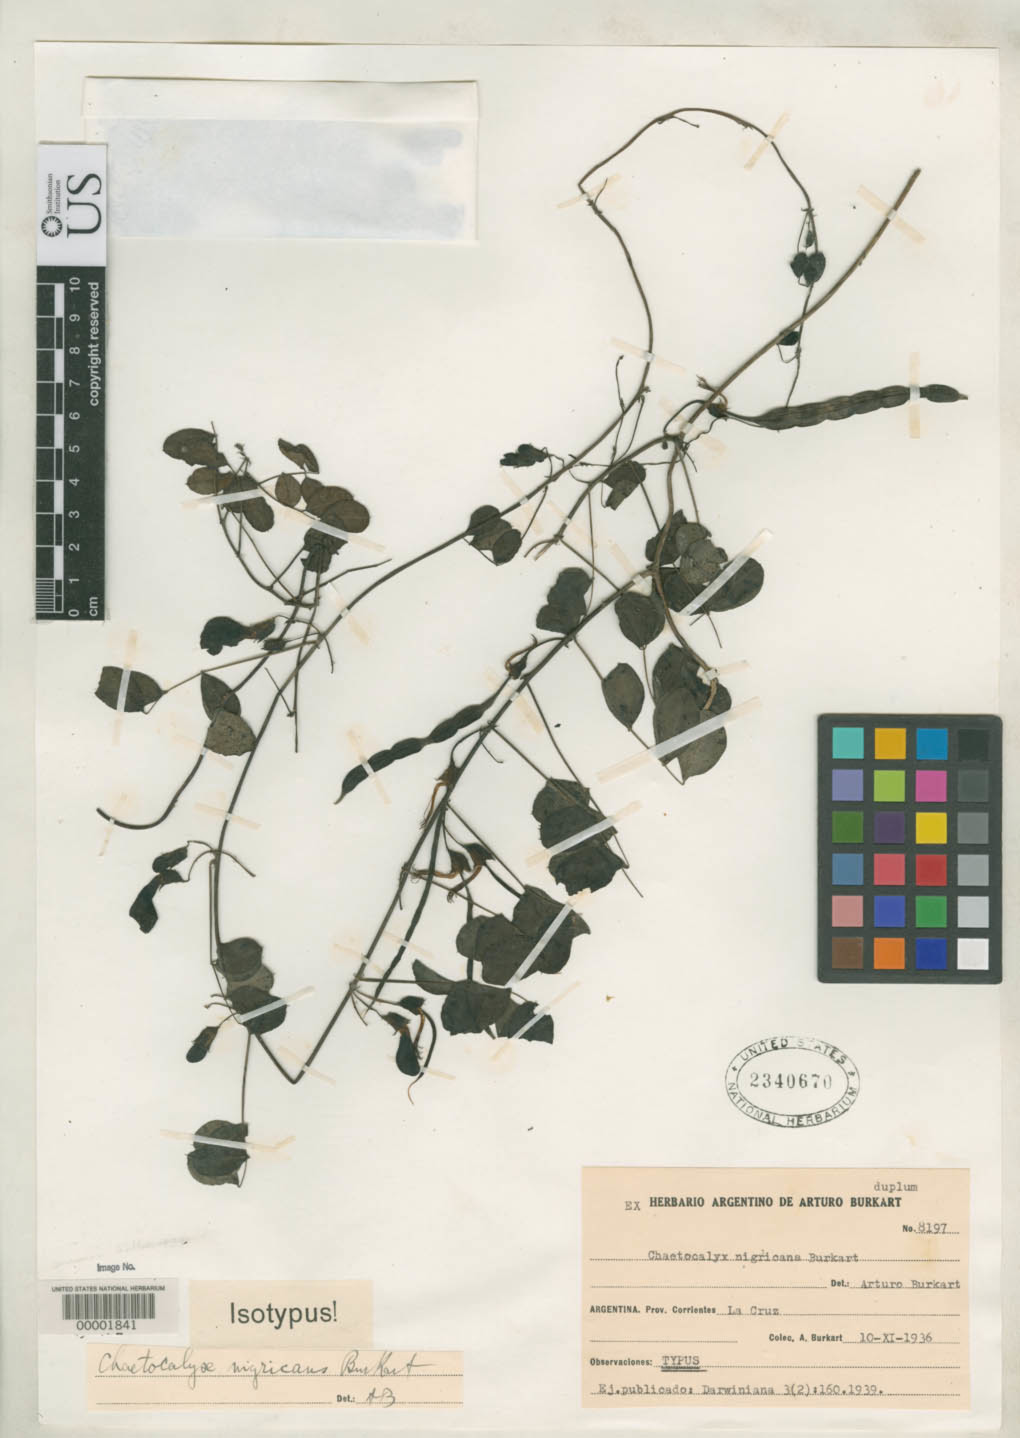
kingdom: Plantae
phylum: Tracheophyta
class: Magnoliopsida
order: Fabales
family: Fabaceae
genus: Chaetocalyx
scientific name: Chaetocalyx nigricans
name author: Burkart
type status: Isotype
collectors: A. E. Burkart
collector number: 8197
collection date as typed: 10 Nov 1936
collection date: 1936-11-10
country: Argentina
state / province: Corrientes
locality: La Cruz.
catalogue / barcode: US 2340670